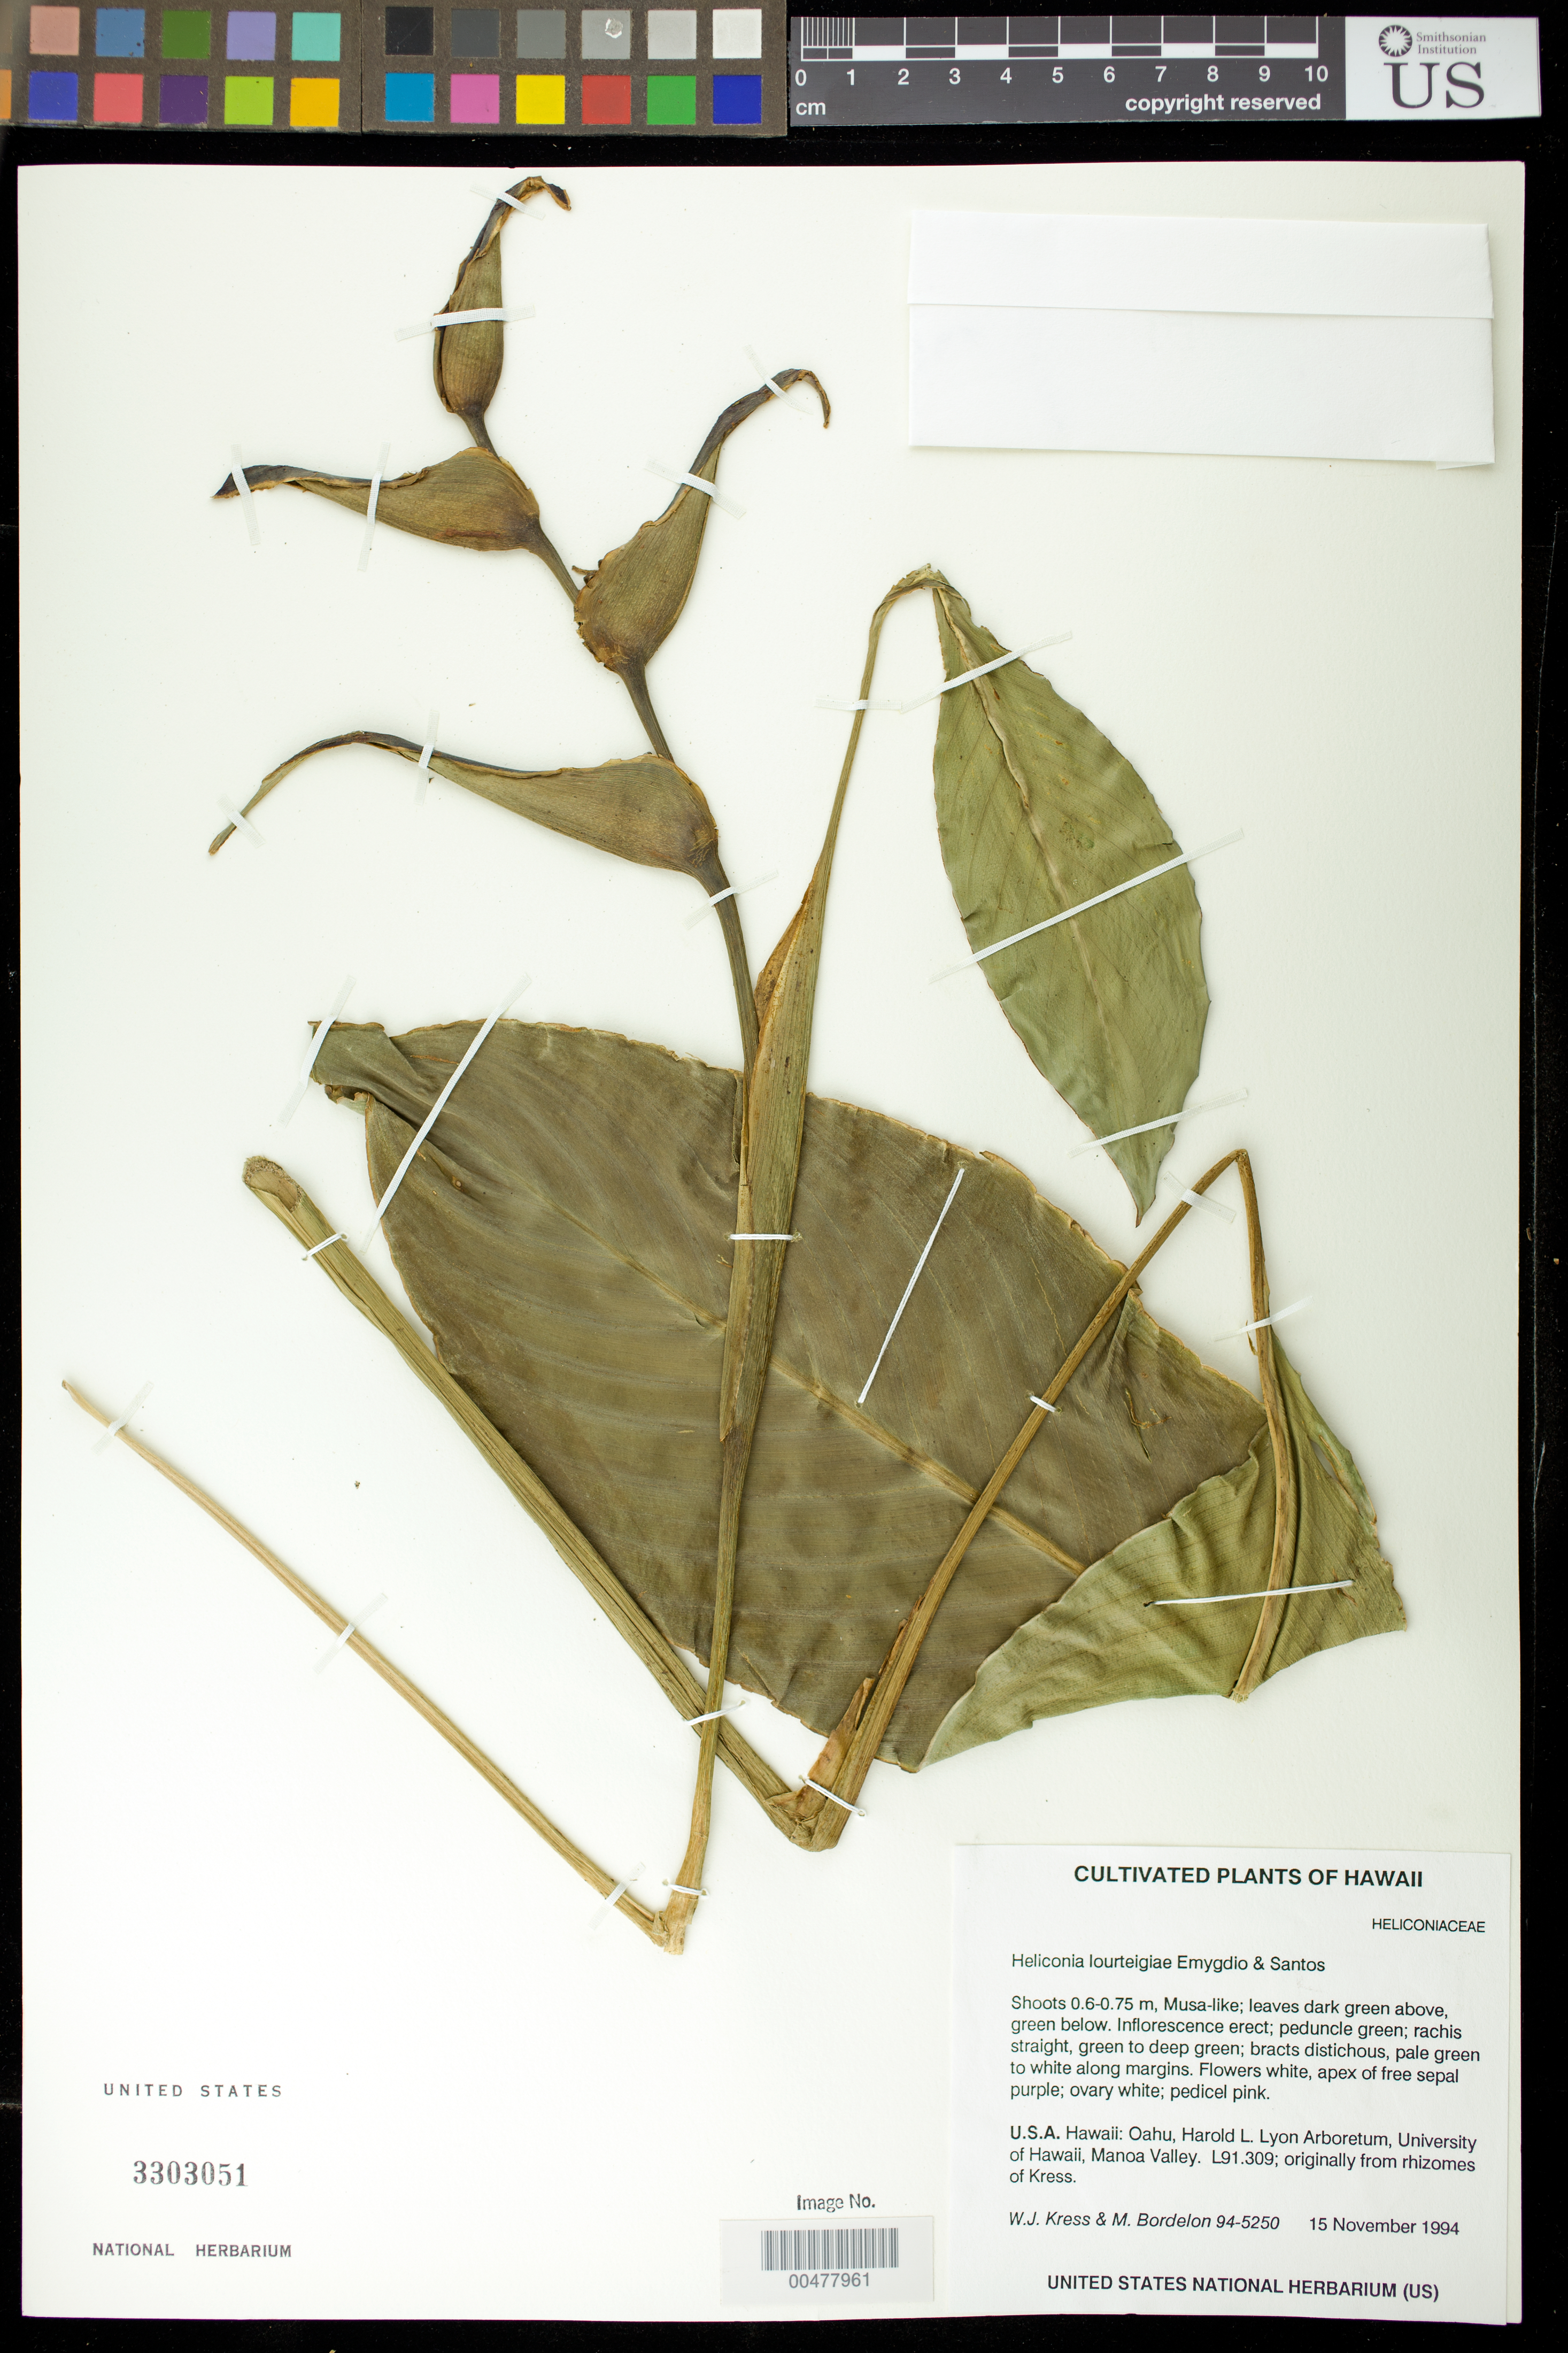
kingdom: Plantae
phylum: Tracheophyta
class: Liliopsida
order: Zingiberales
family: Heliconiaceae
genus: Heliconia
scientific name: Heliconia lourteigiae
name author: Emygdio & E. Santos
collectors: W. J. Kress & M. Bordelon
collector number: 94-5250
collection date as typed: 15 Nov 1994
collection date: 1994-11-15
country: United States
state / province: Hawaii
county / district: Honolulu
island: Oahu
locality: Harold L. Lyon Arboretum, University of Hawaii, Manoa Valley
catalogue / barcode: US 3303051